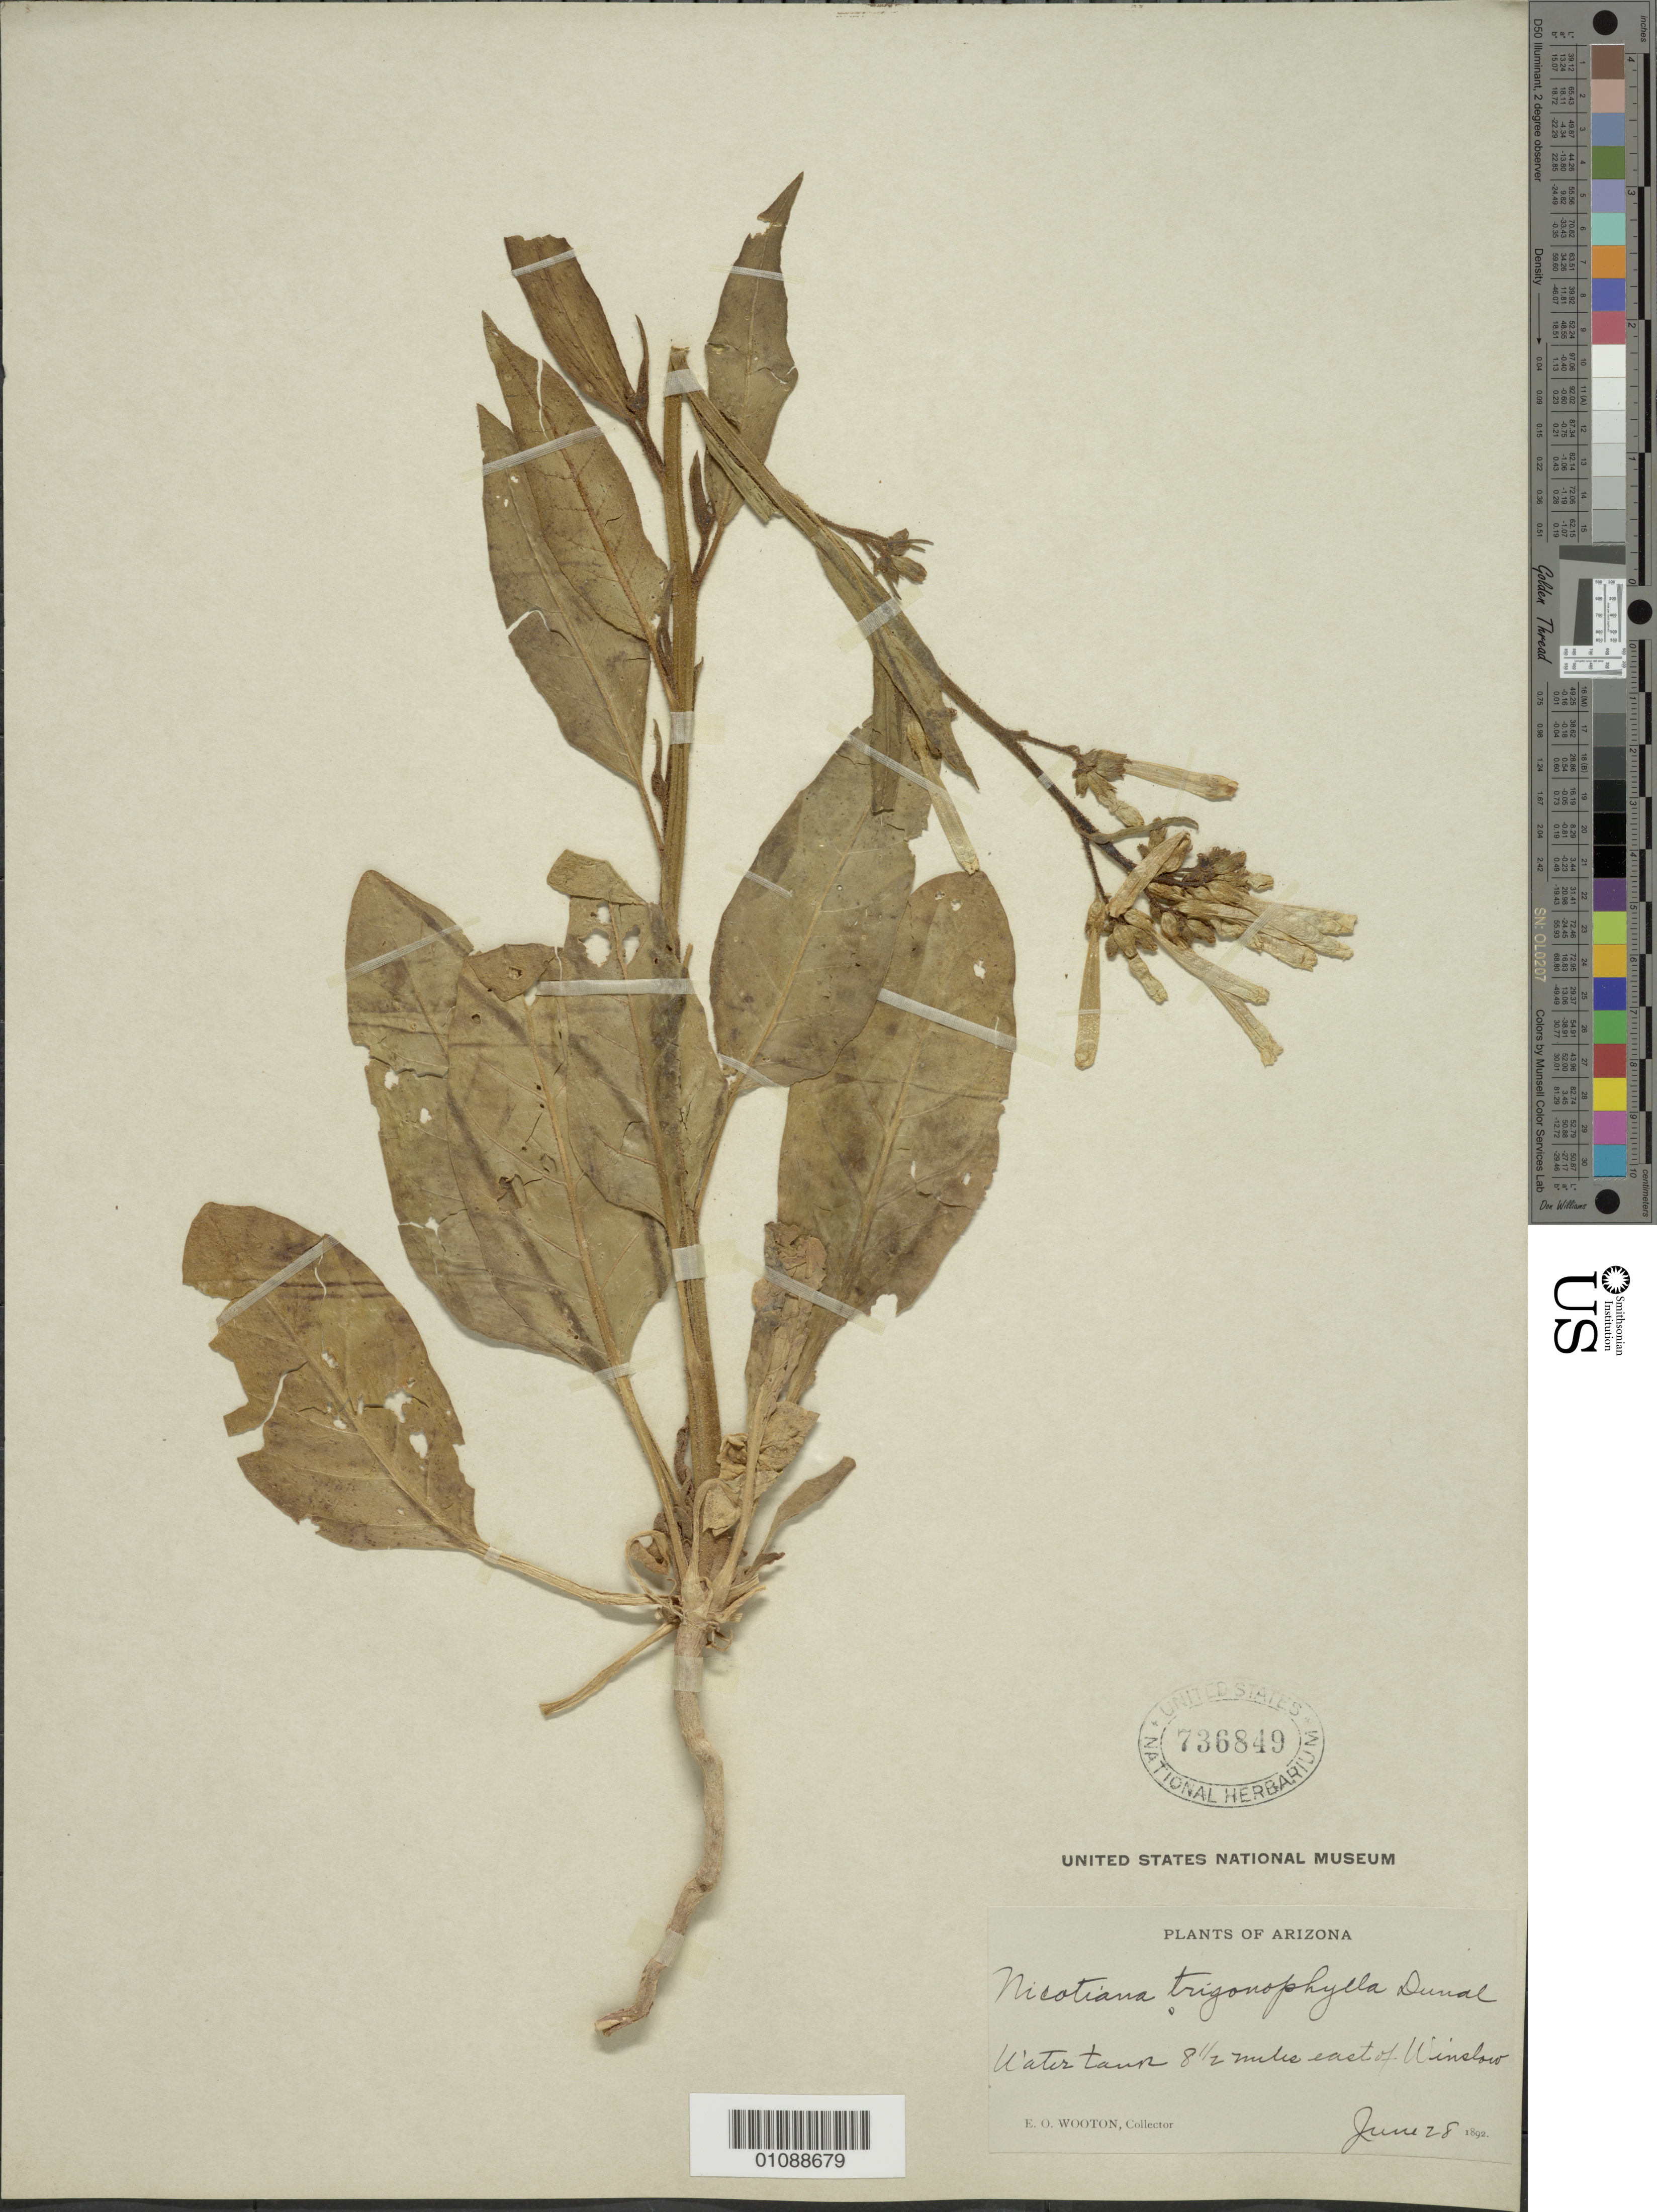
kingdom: Plantae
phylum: Tracheophyta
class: Magnoliopsida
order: Solanales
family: Solanaceae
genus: Nicotiana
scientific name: Nicotiana trigonophylla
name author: Dunal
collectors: E. O. Wooton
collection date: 1892-06-28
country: United States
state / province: Arizona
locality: Water tank 8½ miles east of Winslow.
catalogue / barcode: US 736849